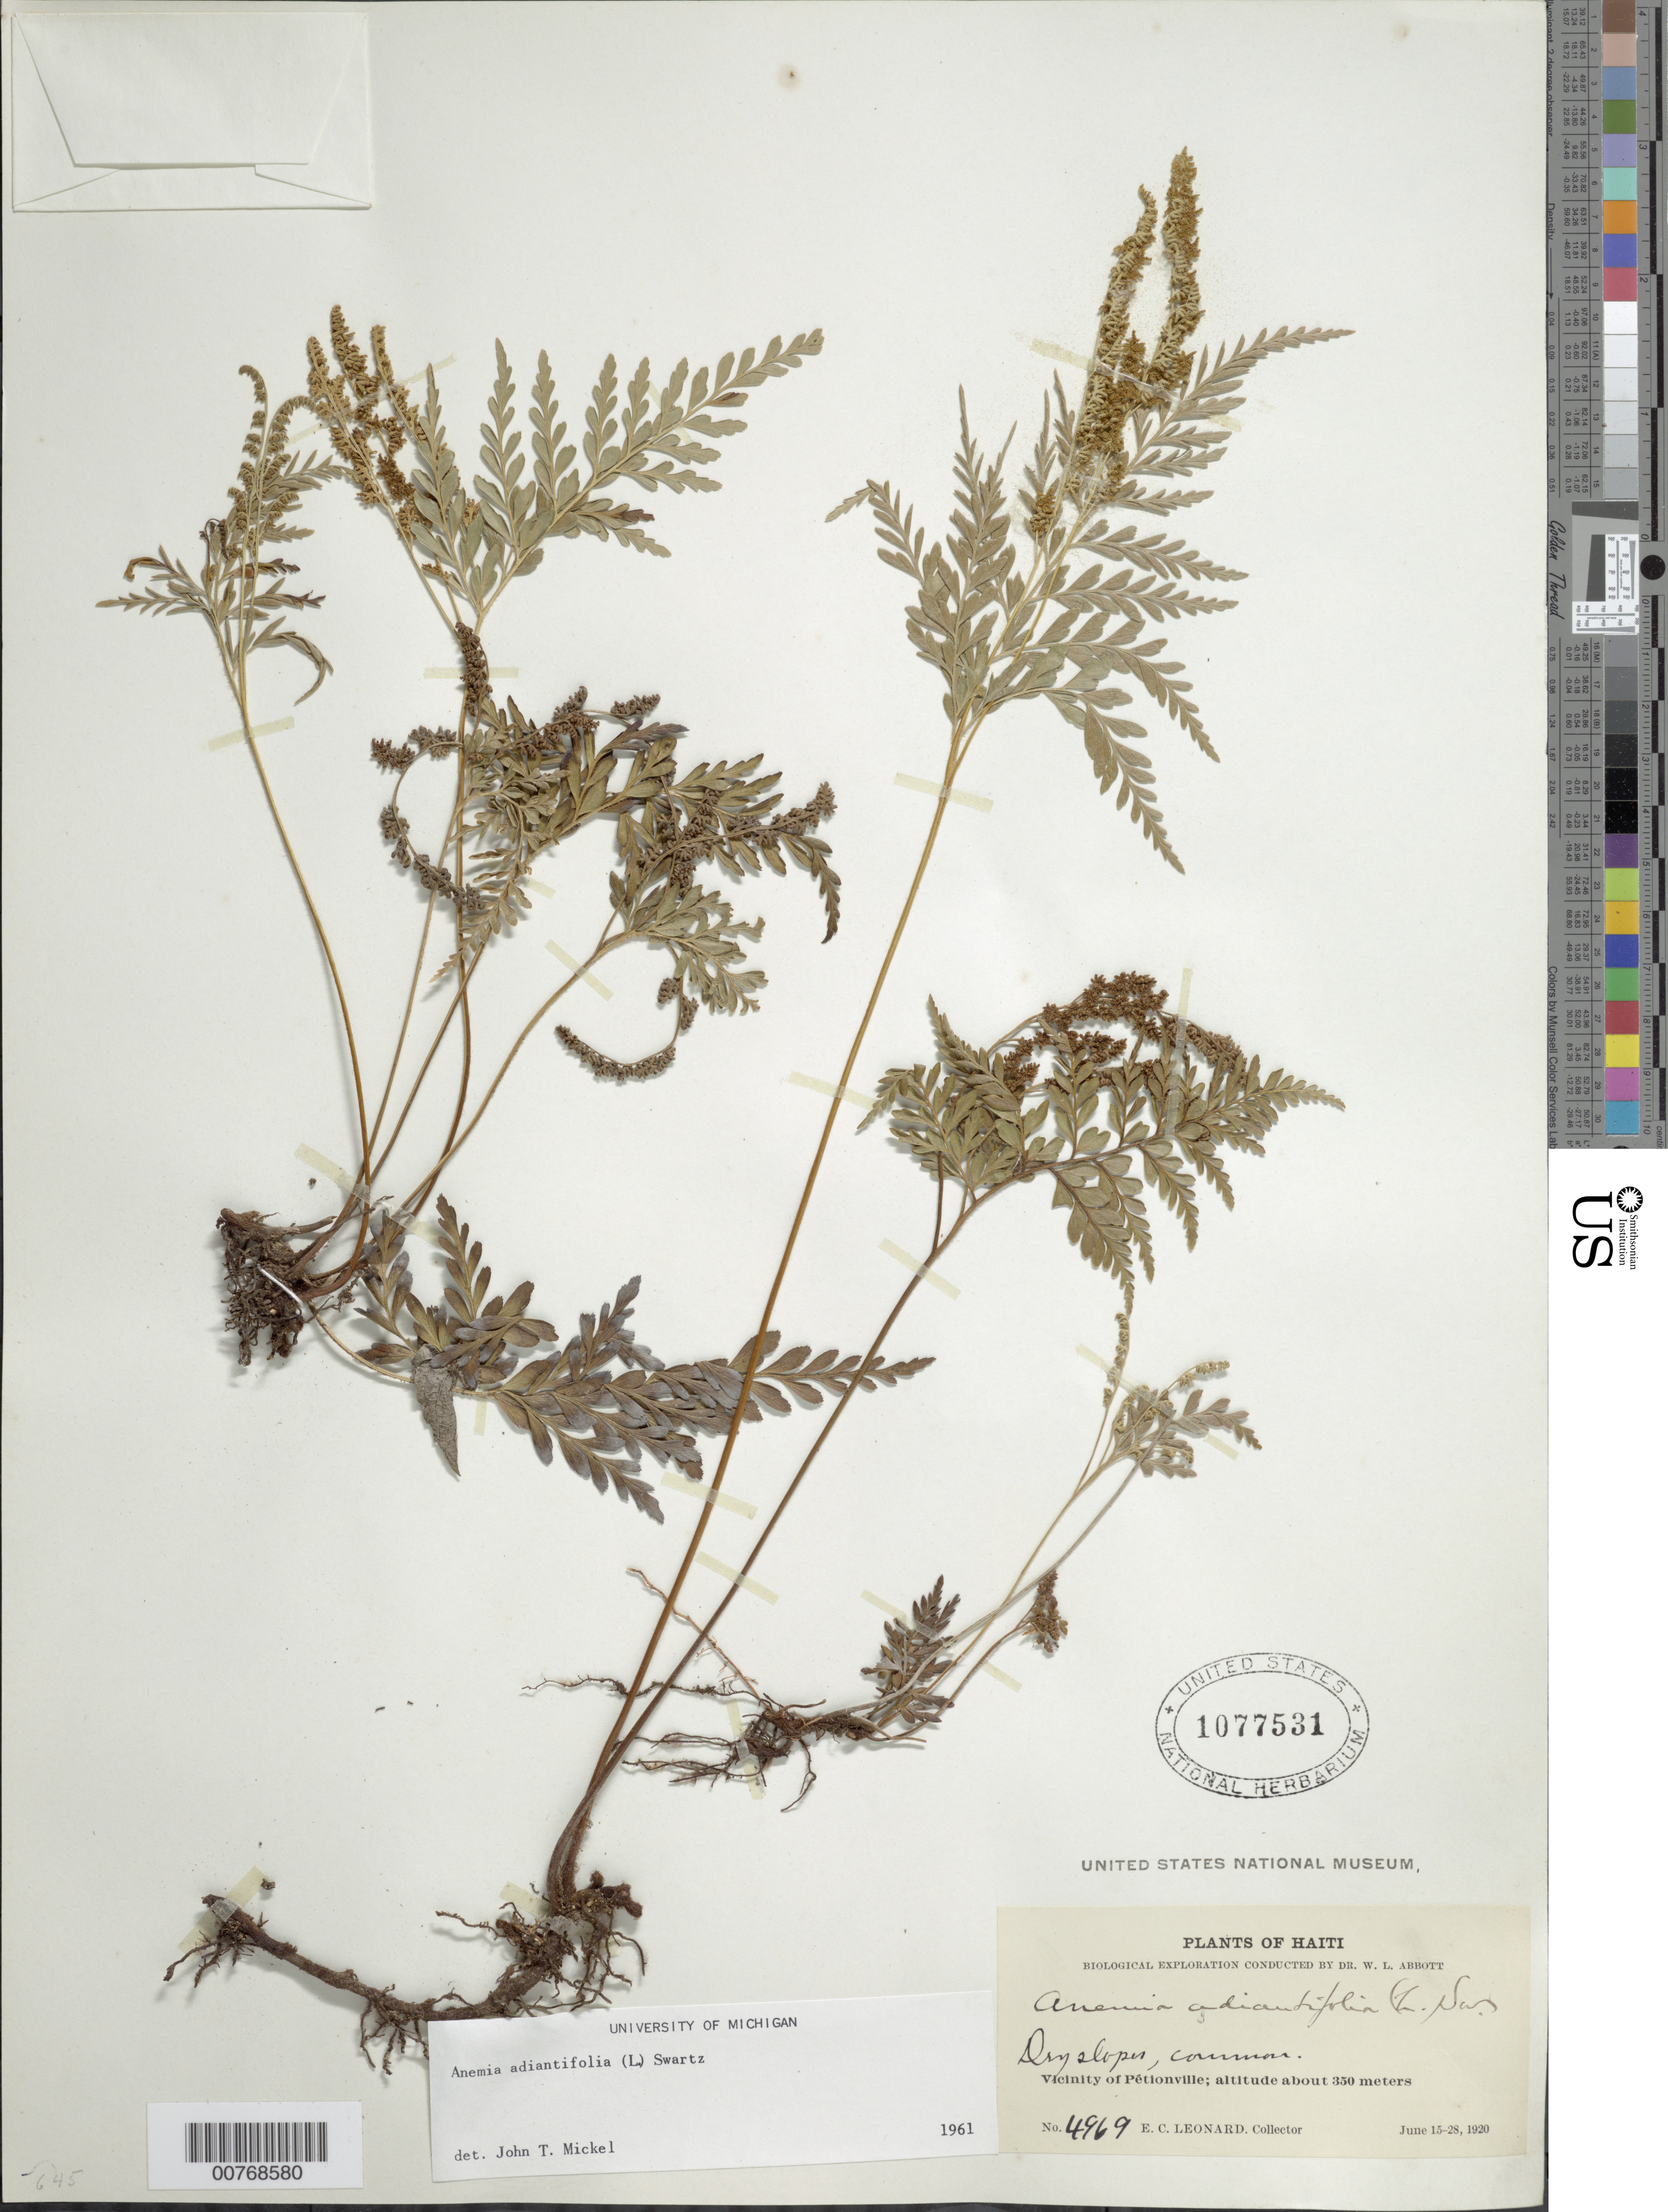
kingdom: Plantae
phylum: Tracheophyta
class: Polypodiopsida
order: Schizaeales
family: Anemiaceae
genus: Anemia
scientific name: Anemia adiantifolia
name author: (L.) Sw.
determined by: Mickel, J. T., (NY), New York Botanical Garden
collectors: E. C. Leonard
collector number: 4969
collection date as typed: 15 Jun 1920 28 Jun 1920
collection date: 1920-06-15/1920-06-28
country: Haiti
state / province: Ouest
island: Hispaniola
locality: Vicinity of Pétionville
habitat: Dry slopes, common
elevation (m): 350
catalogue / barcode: US 1077531